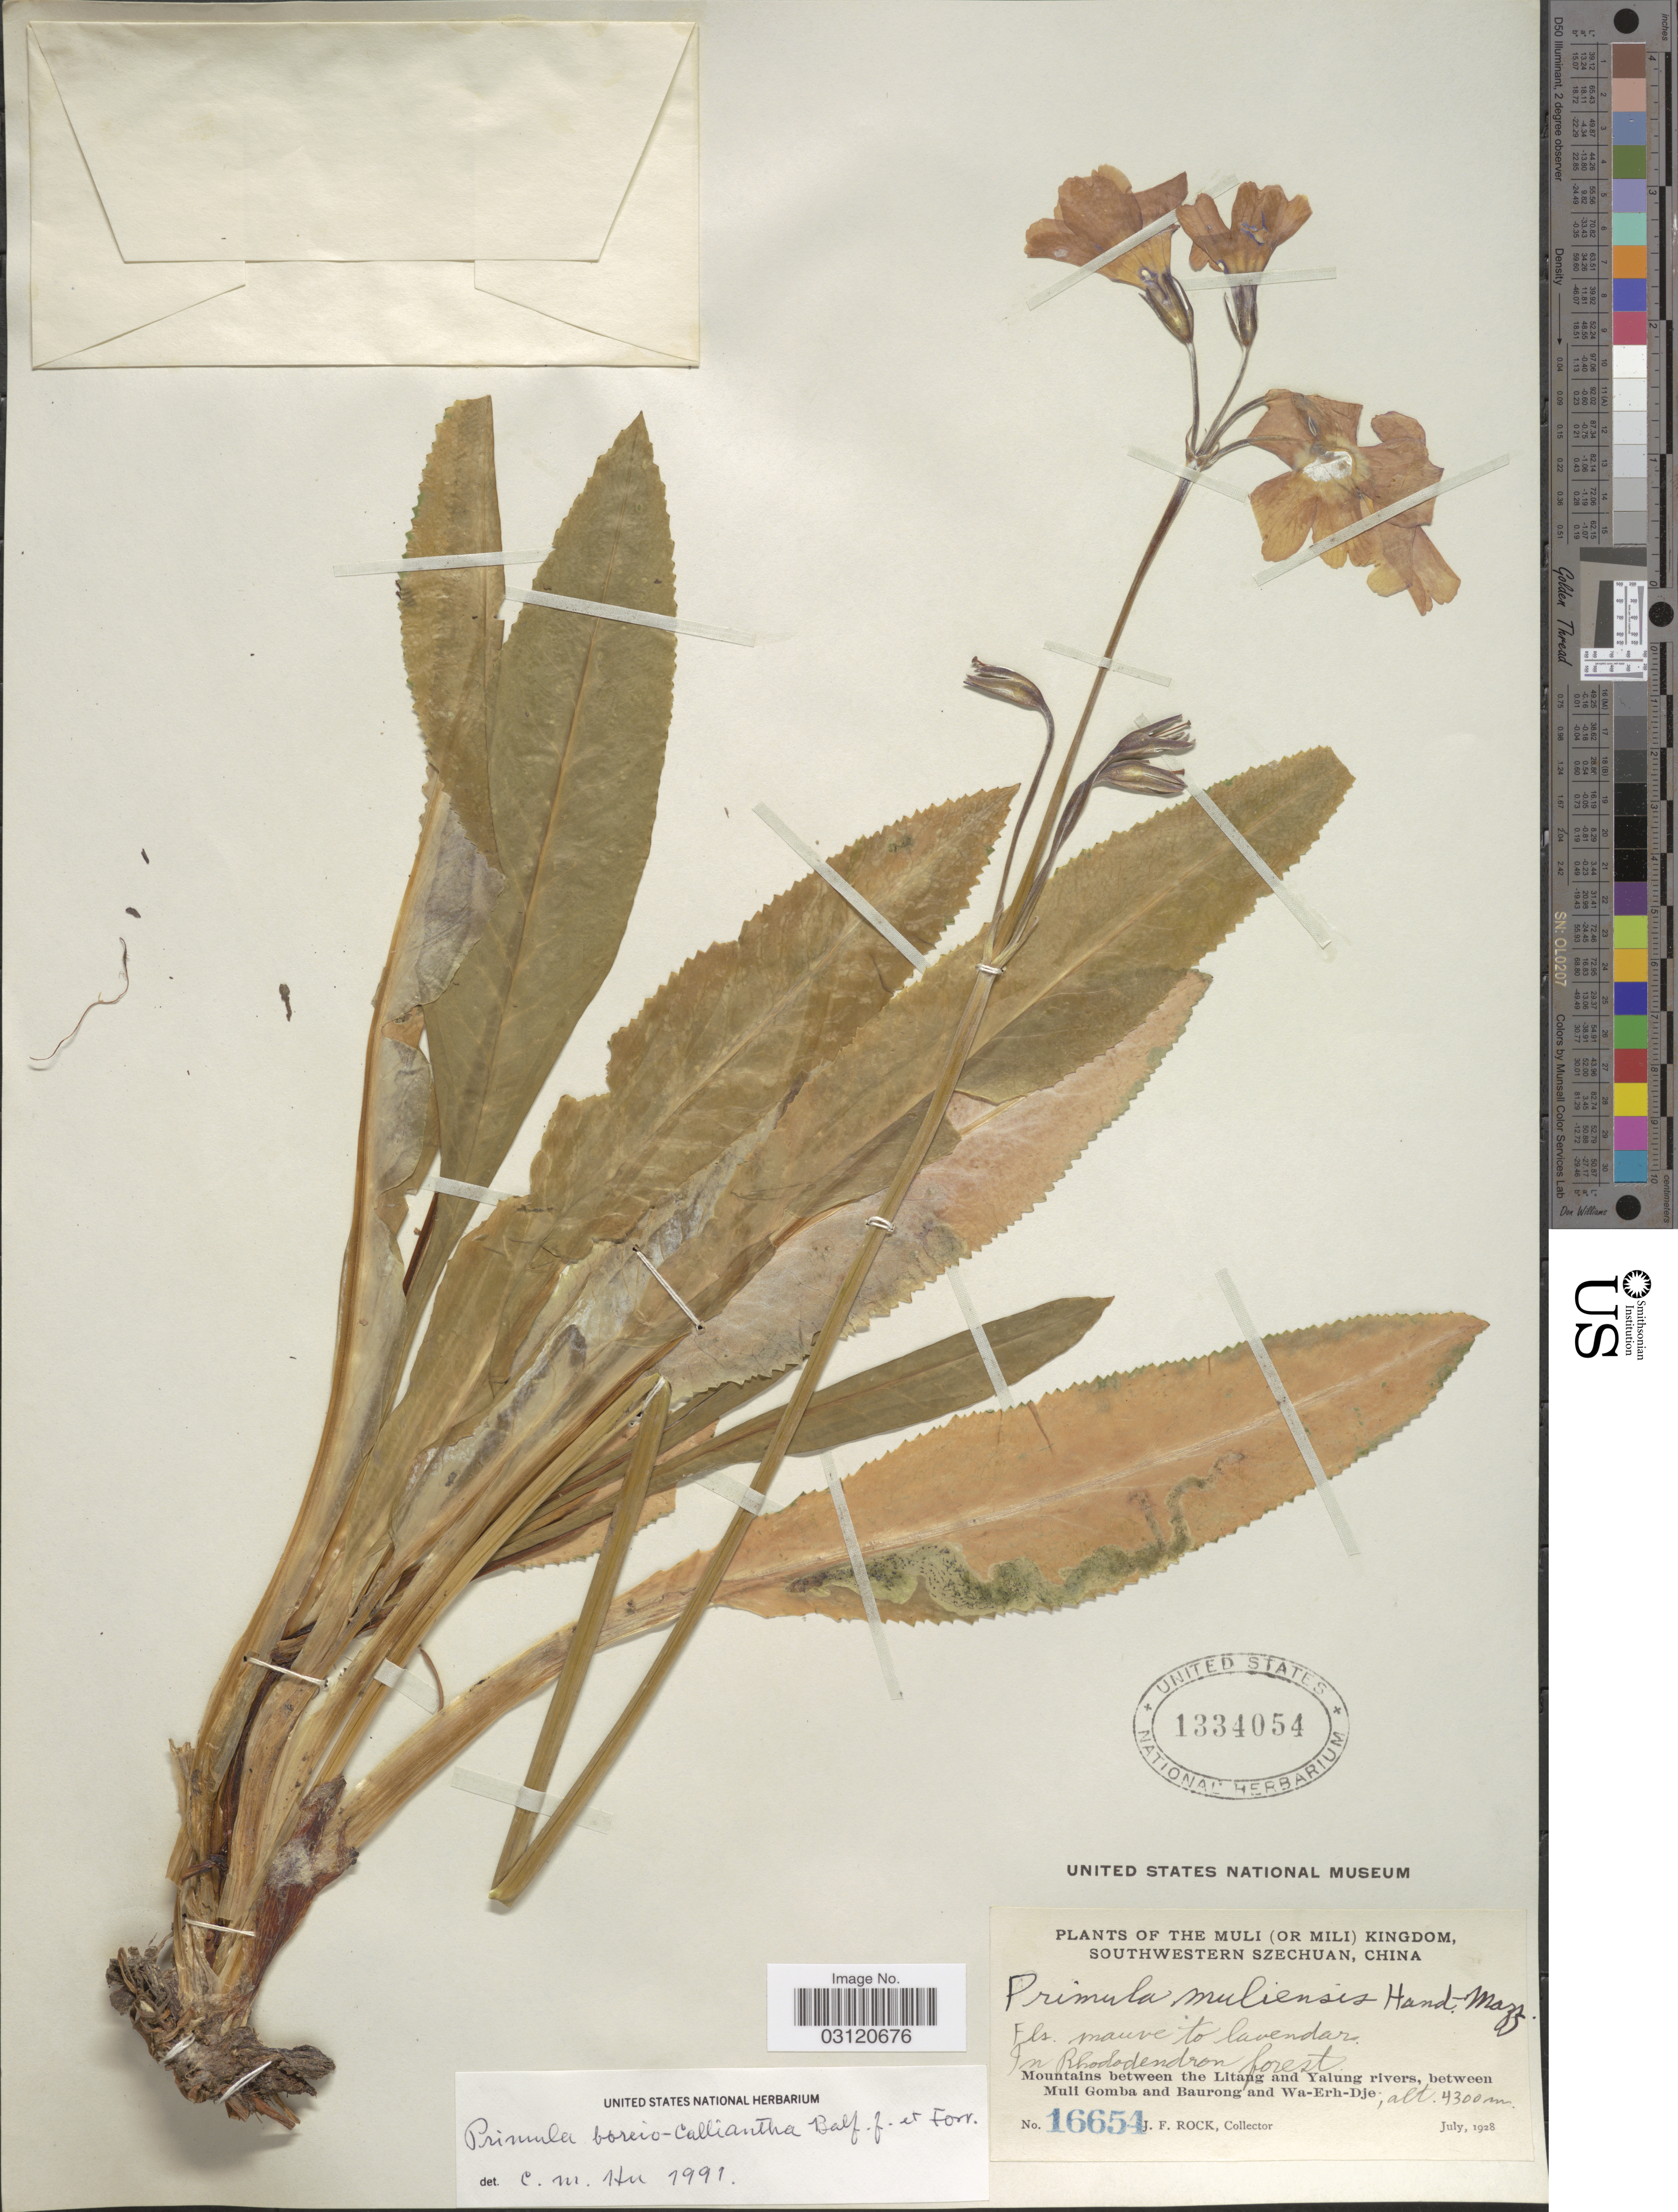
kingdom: Plantae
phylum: Tracheophyta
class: Magnoliopsida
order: Ericales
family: Primulaceae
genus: Primula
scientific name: Primula boreiocalliantha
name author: Balf. f. & Forrest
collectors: J. Rock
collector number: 16654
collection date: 1928-07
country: China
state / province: Sichuan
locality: The Muli (or Mili) Kingdom southwestern Szechuan, Mountains between the Litang and Yalung rivers, between Muli Gomba and Baurong and Wa-Erh-Dje.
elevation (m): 4300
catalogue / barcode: US 1334054